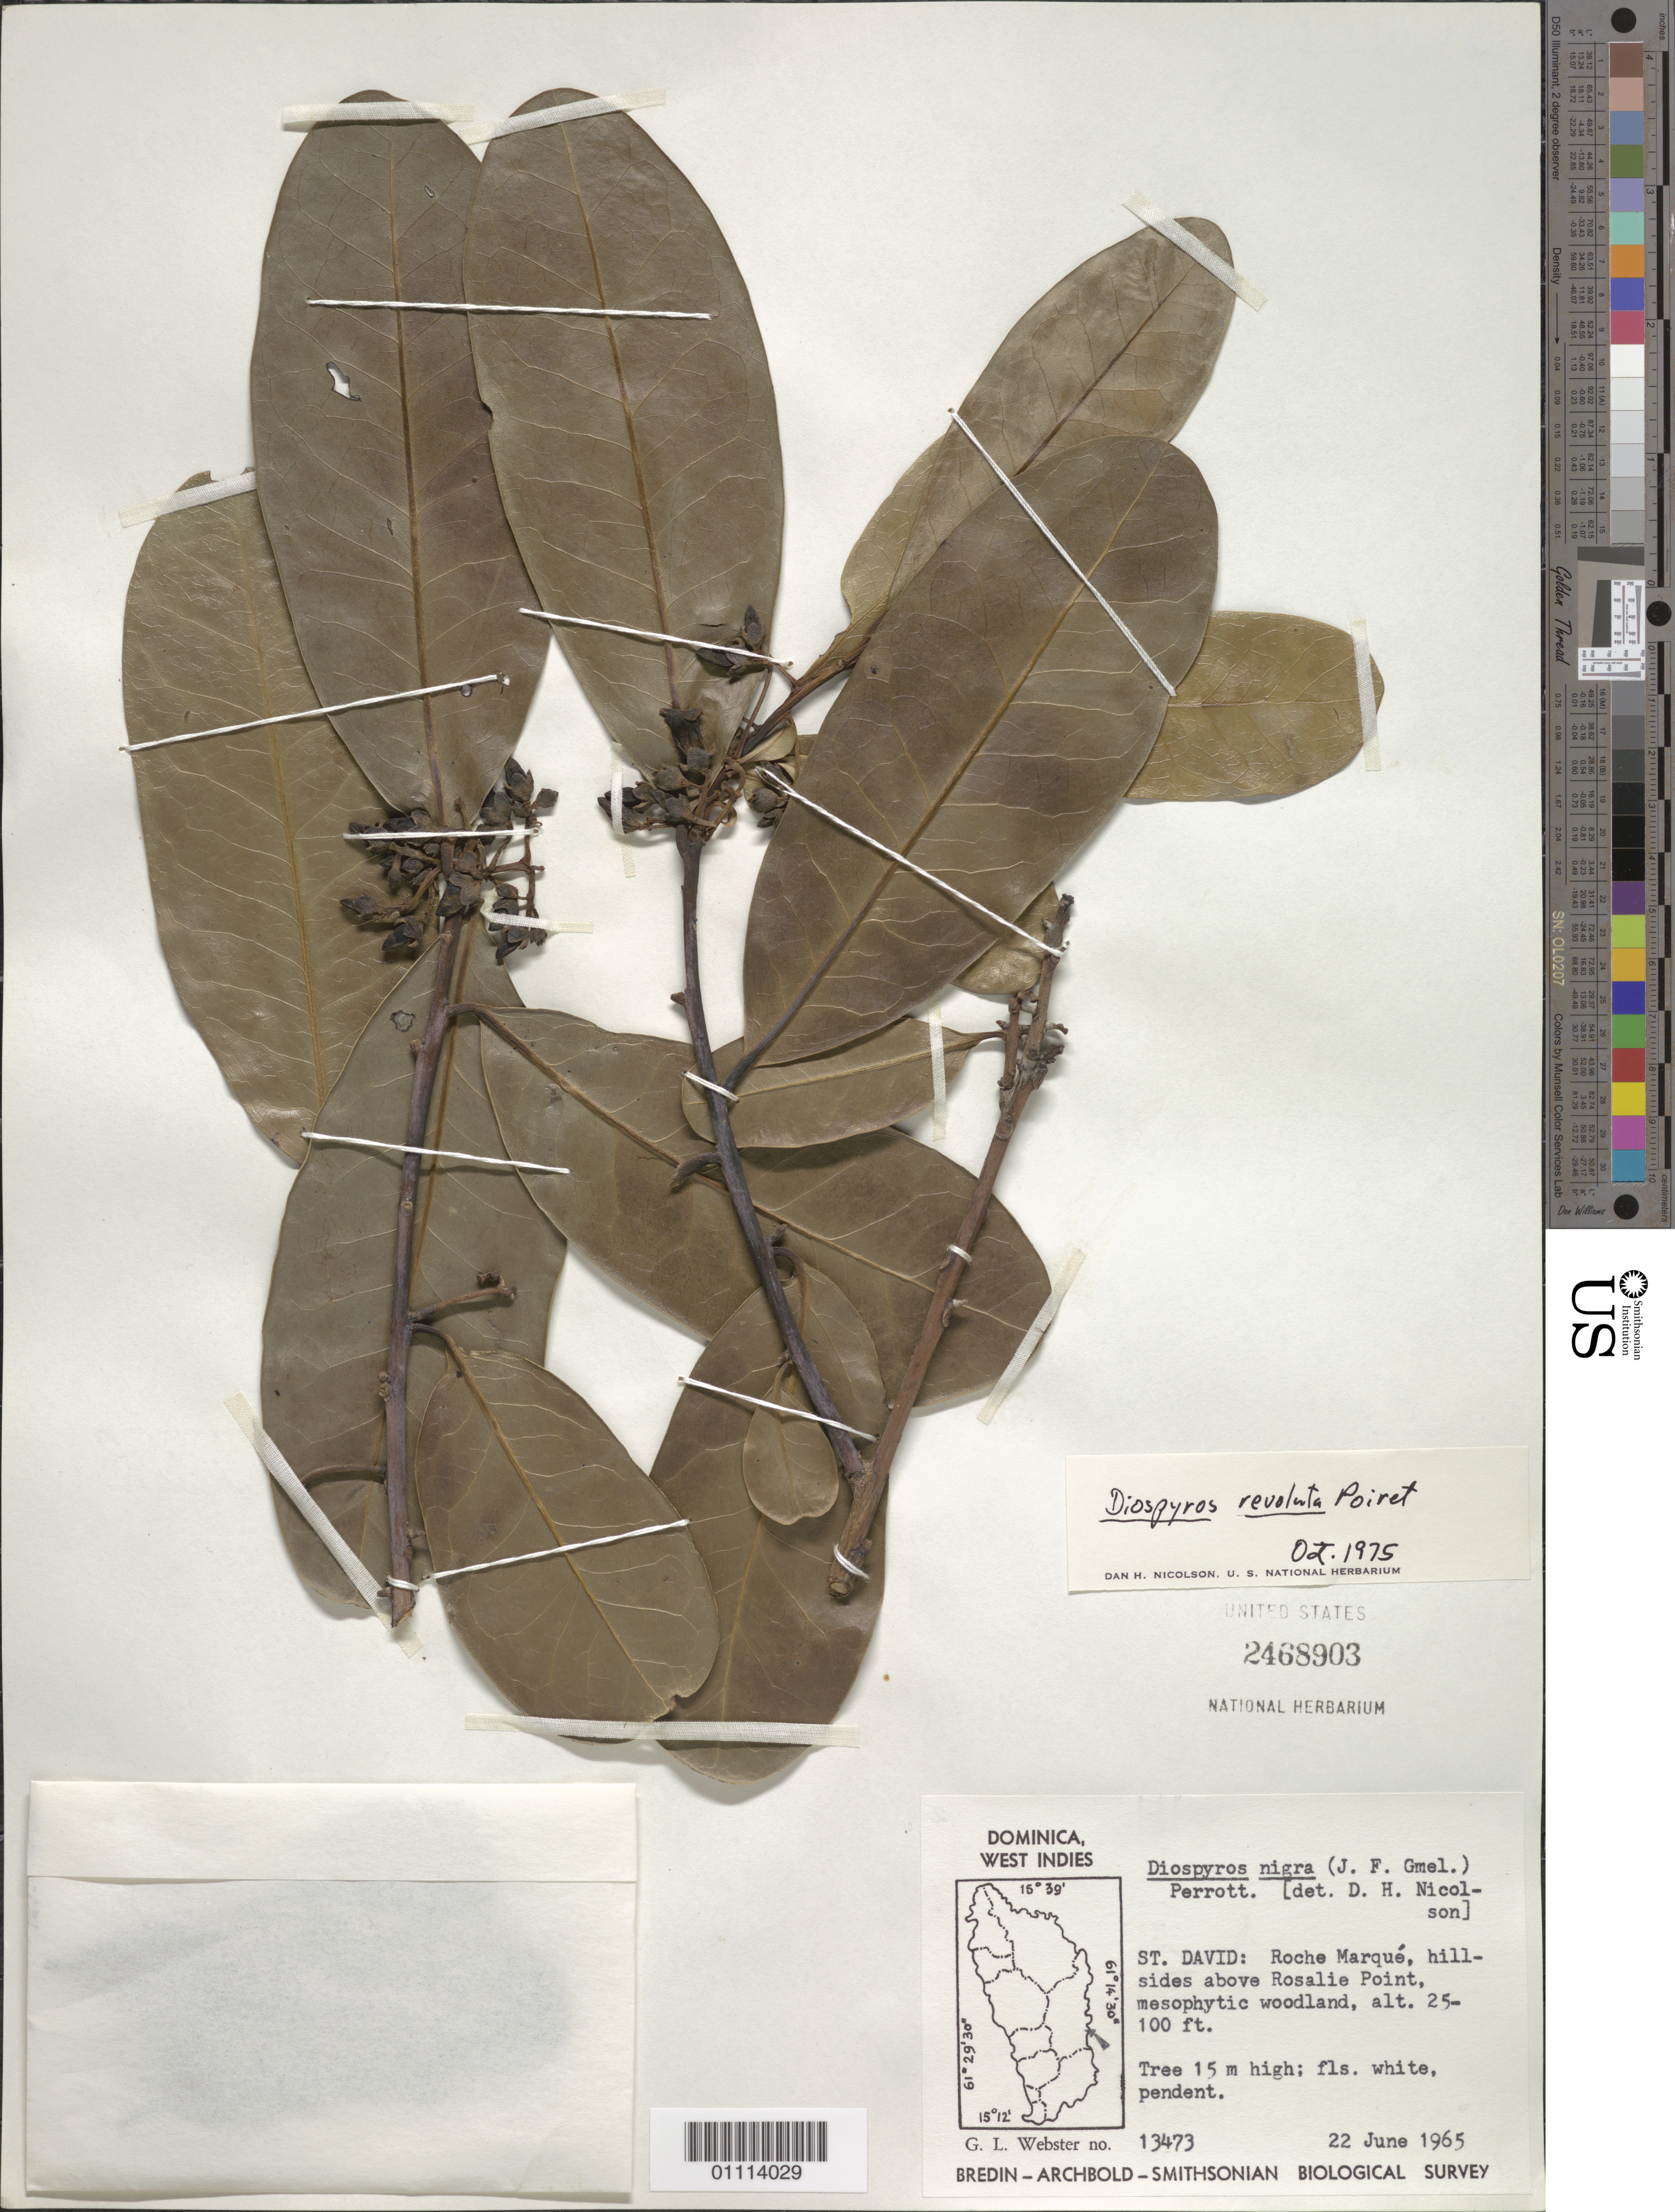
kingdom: Plantae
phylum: Tracheophyta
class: Magnoliopsida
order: Ericales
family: Ebenaceae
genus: Diospyros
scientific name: Diospyros revoluta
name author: Poir.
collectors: G. L. Webster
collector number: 13473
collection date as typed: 22 Jun 1965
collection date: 1965-06-22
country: Dominica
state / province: St. David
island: Dominica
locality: St. David: Roche Marque, hillsides above Rosalie Point, mesophytic woodland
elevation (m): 8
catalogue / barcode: US 2468903